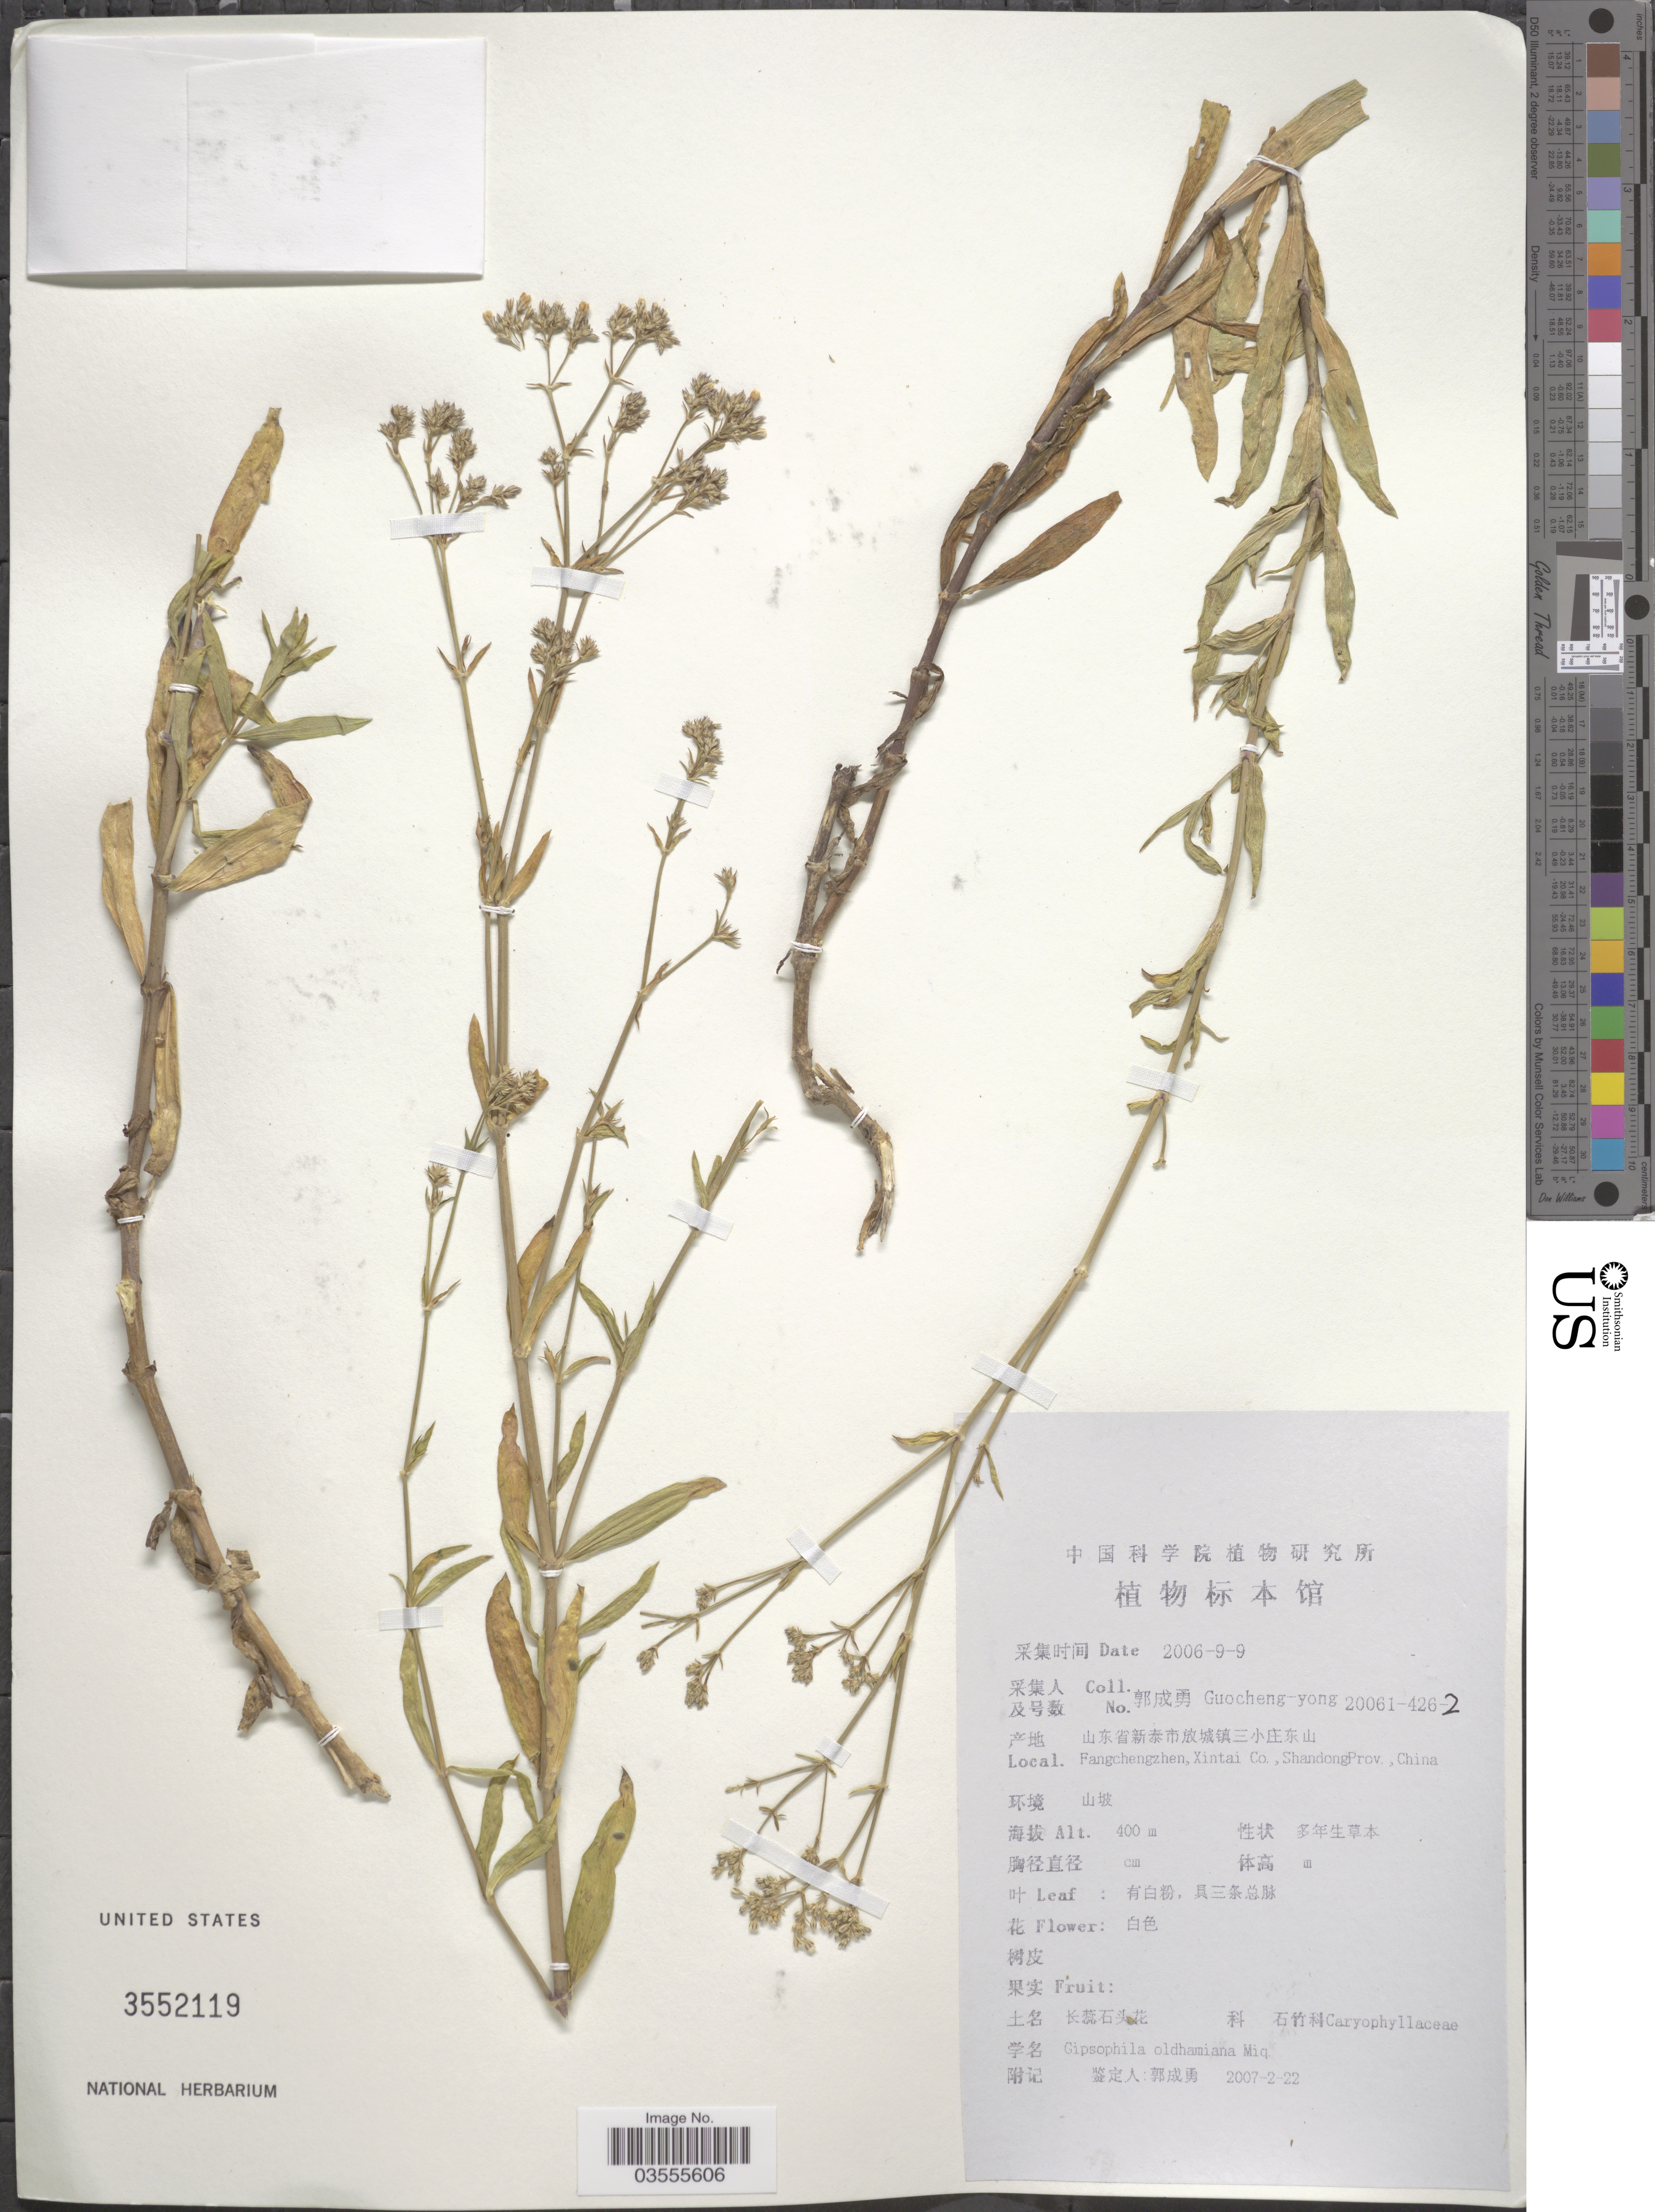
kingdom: Plantae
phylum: Tracheophyta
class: Magnoliopsida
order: Caryophyllales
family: Caryophyllaceae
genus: Gypsophila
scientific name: Gypsophila oldhamiana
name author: Miq.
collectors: Guo cheng-yong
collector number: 20061-426-2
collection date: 2006-09-09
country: China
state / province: Shandong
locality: Fangchengzhen, Xintai Co.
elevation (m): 400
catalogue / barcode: US 3552119